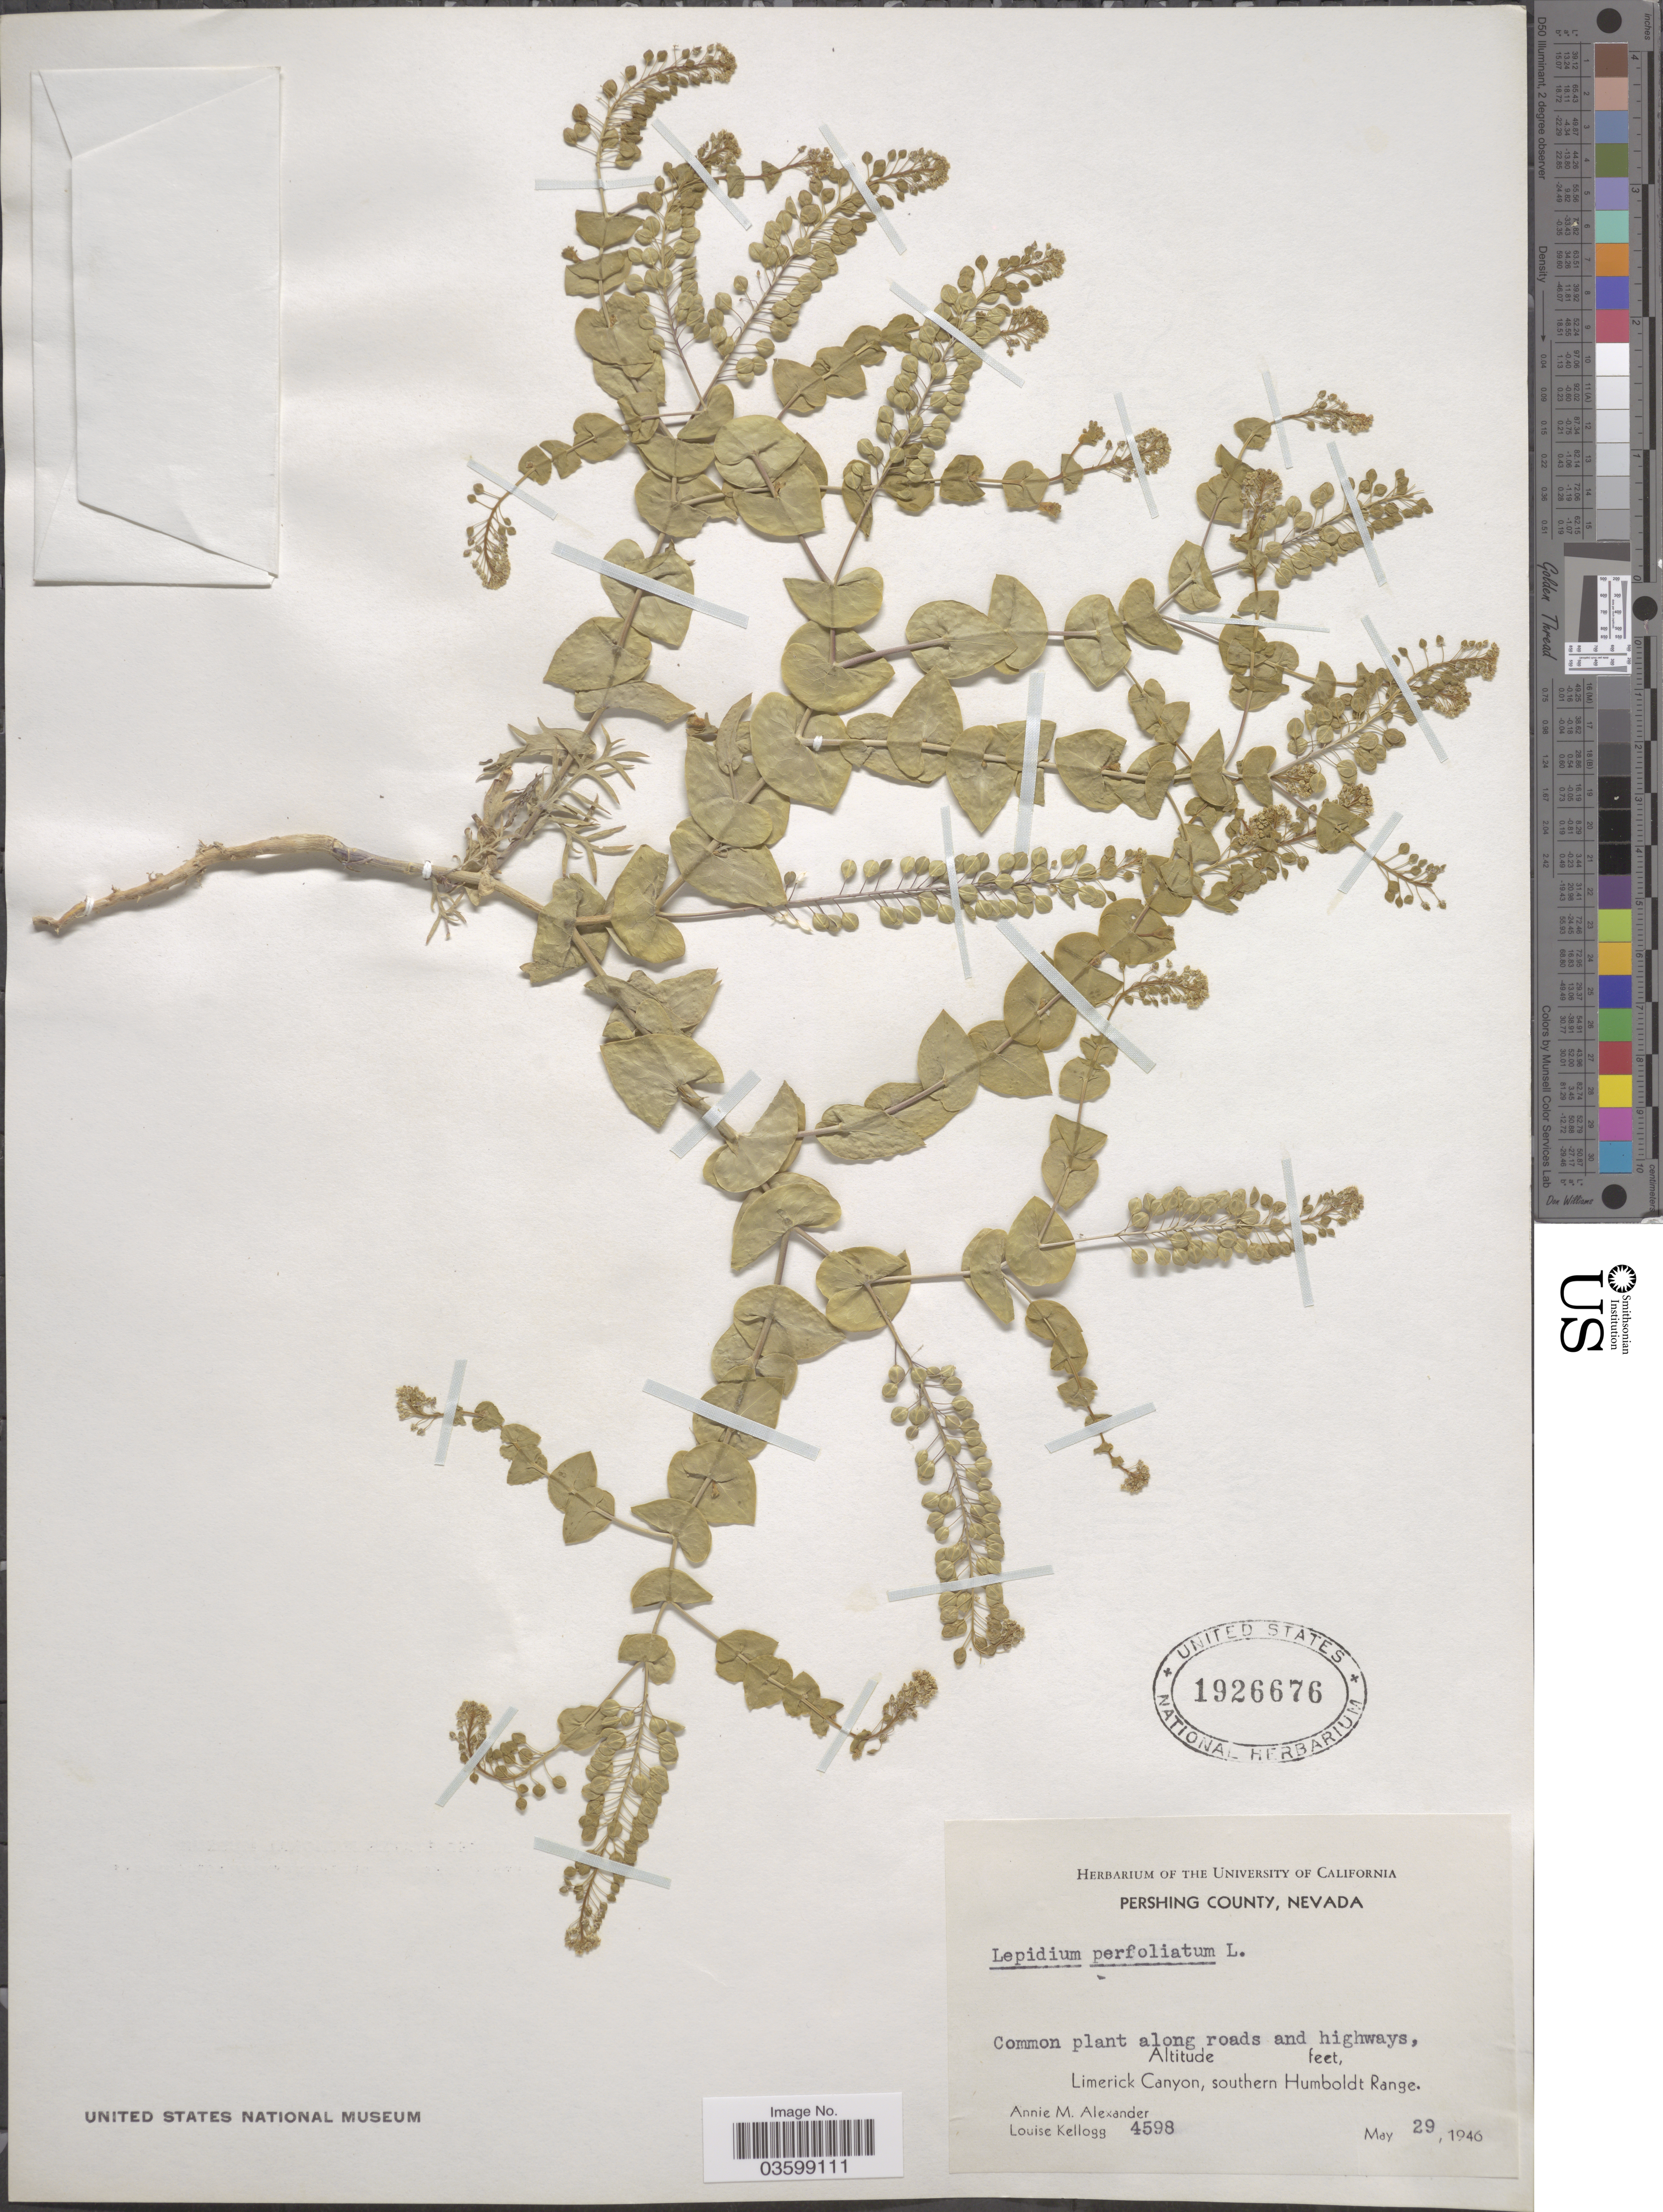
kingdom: Plantae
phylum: Tracheophyta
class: Magnoliopsida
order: Brassicales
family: Brassicaceae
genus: Lepidium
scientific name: Lepidium perfoliatum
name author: L.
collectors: A. M. Alexander & L. Kellogg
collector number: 4598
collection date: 1946-05-29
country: United States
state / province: Nevada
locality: Pershing County. Limerick Canyon, southern Humboldt Range.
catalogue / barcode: US 1926676